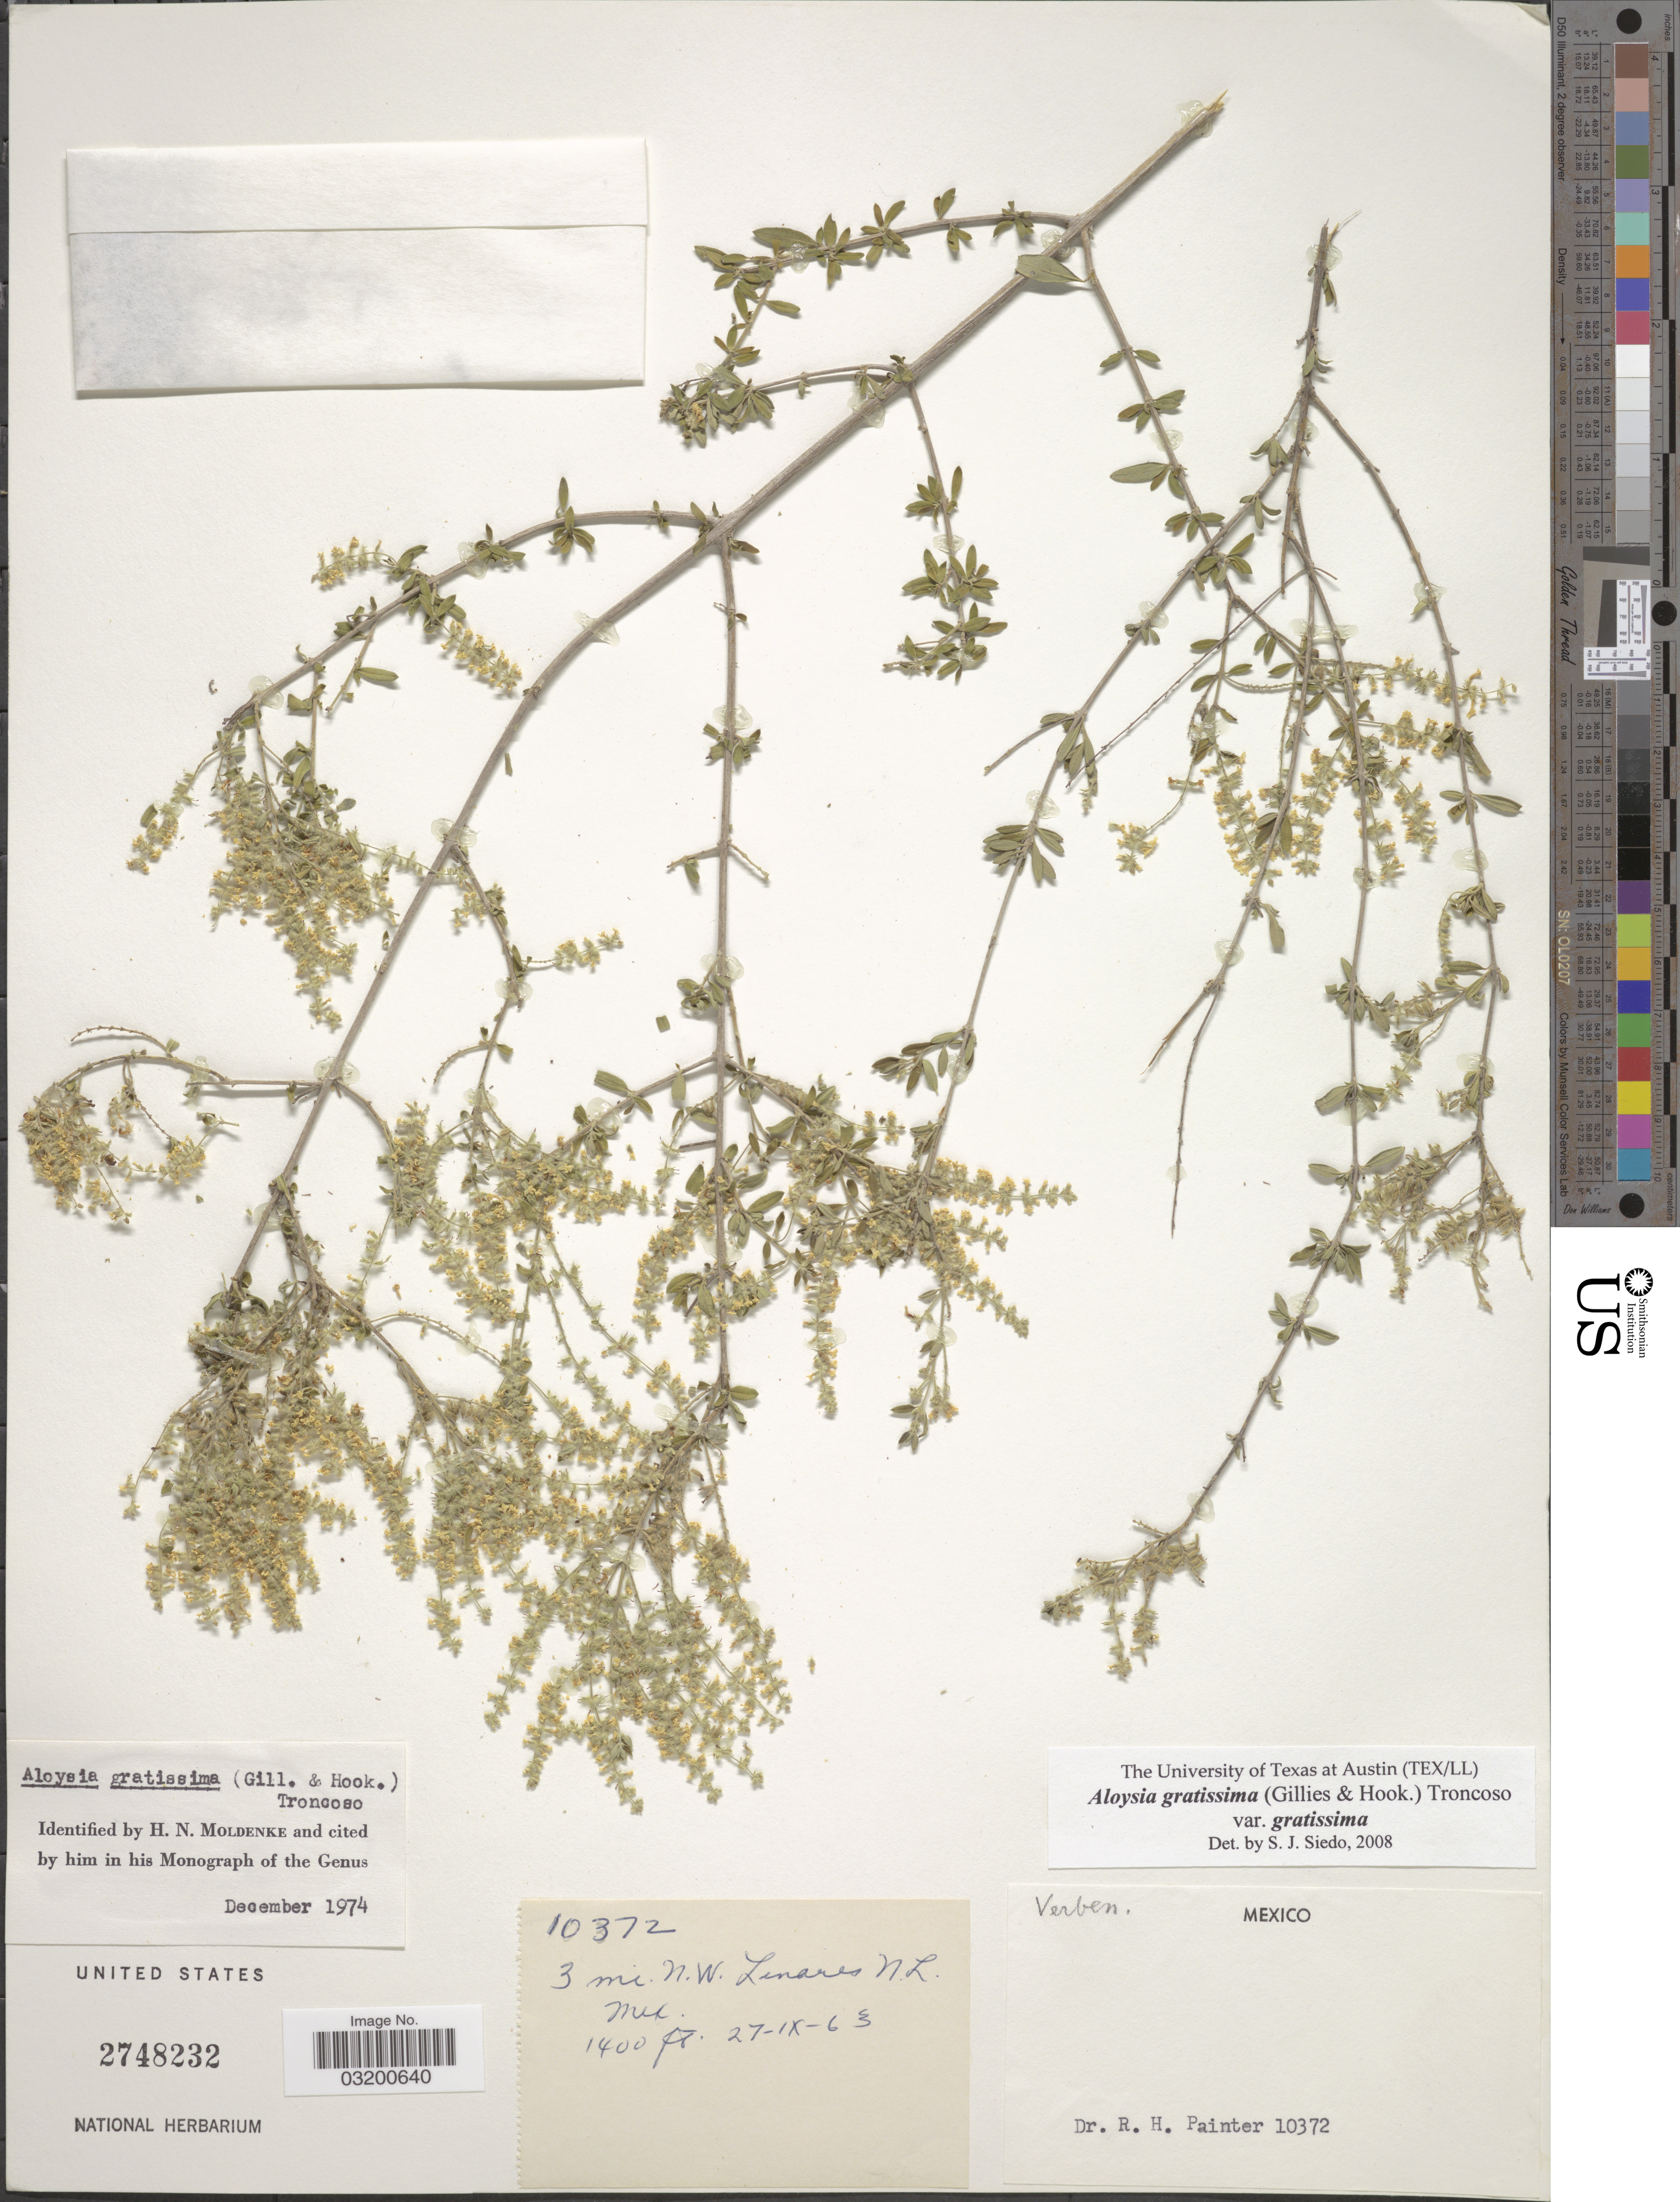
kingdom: Plantae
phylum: Tracheophyta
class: Magnoliopsida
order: Lamiales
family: Verbenaceae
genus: Aloysia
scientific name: Aloysia gratissima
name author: (Gillies & Hook.) Tronc.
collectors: Painter, R. H.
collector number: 10372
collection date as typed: Transcribed d/m/y: 27/9/63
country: Mexico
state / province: Nuevo León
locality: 3 mi. N. W. Lenares N.L.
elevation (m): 427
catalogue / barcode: US 2748232